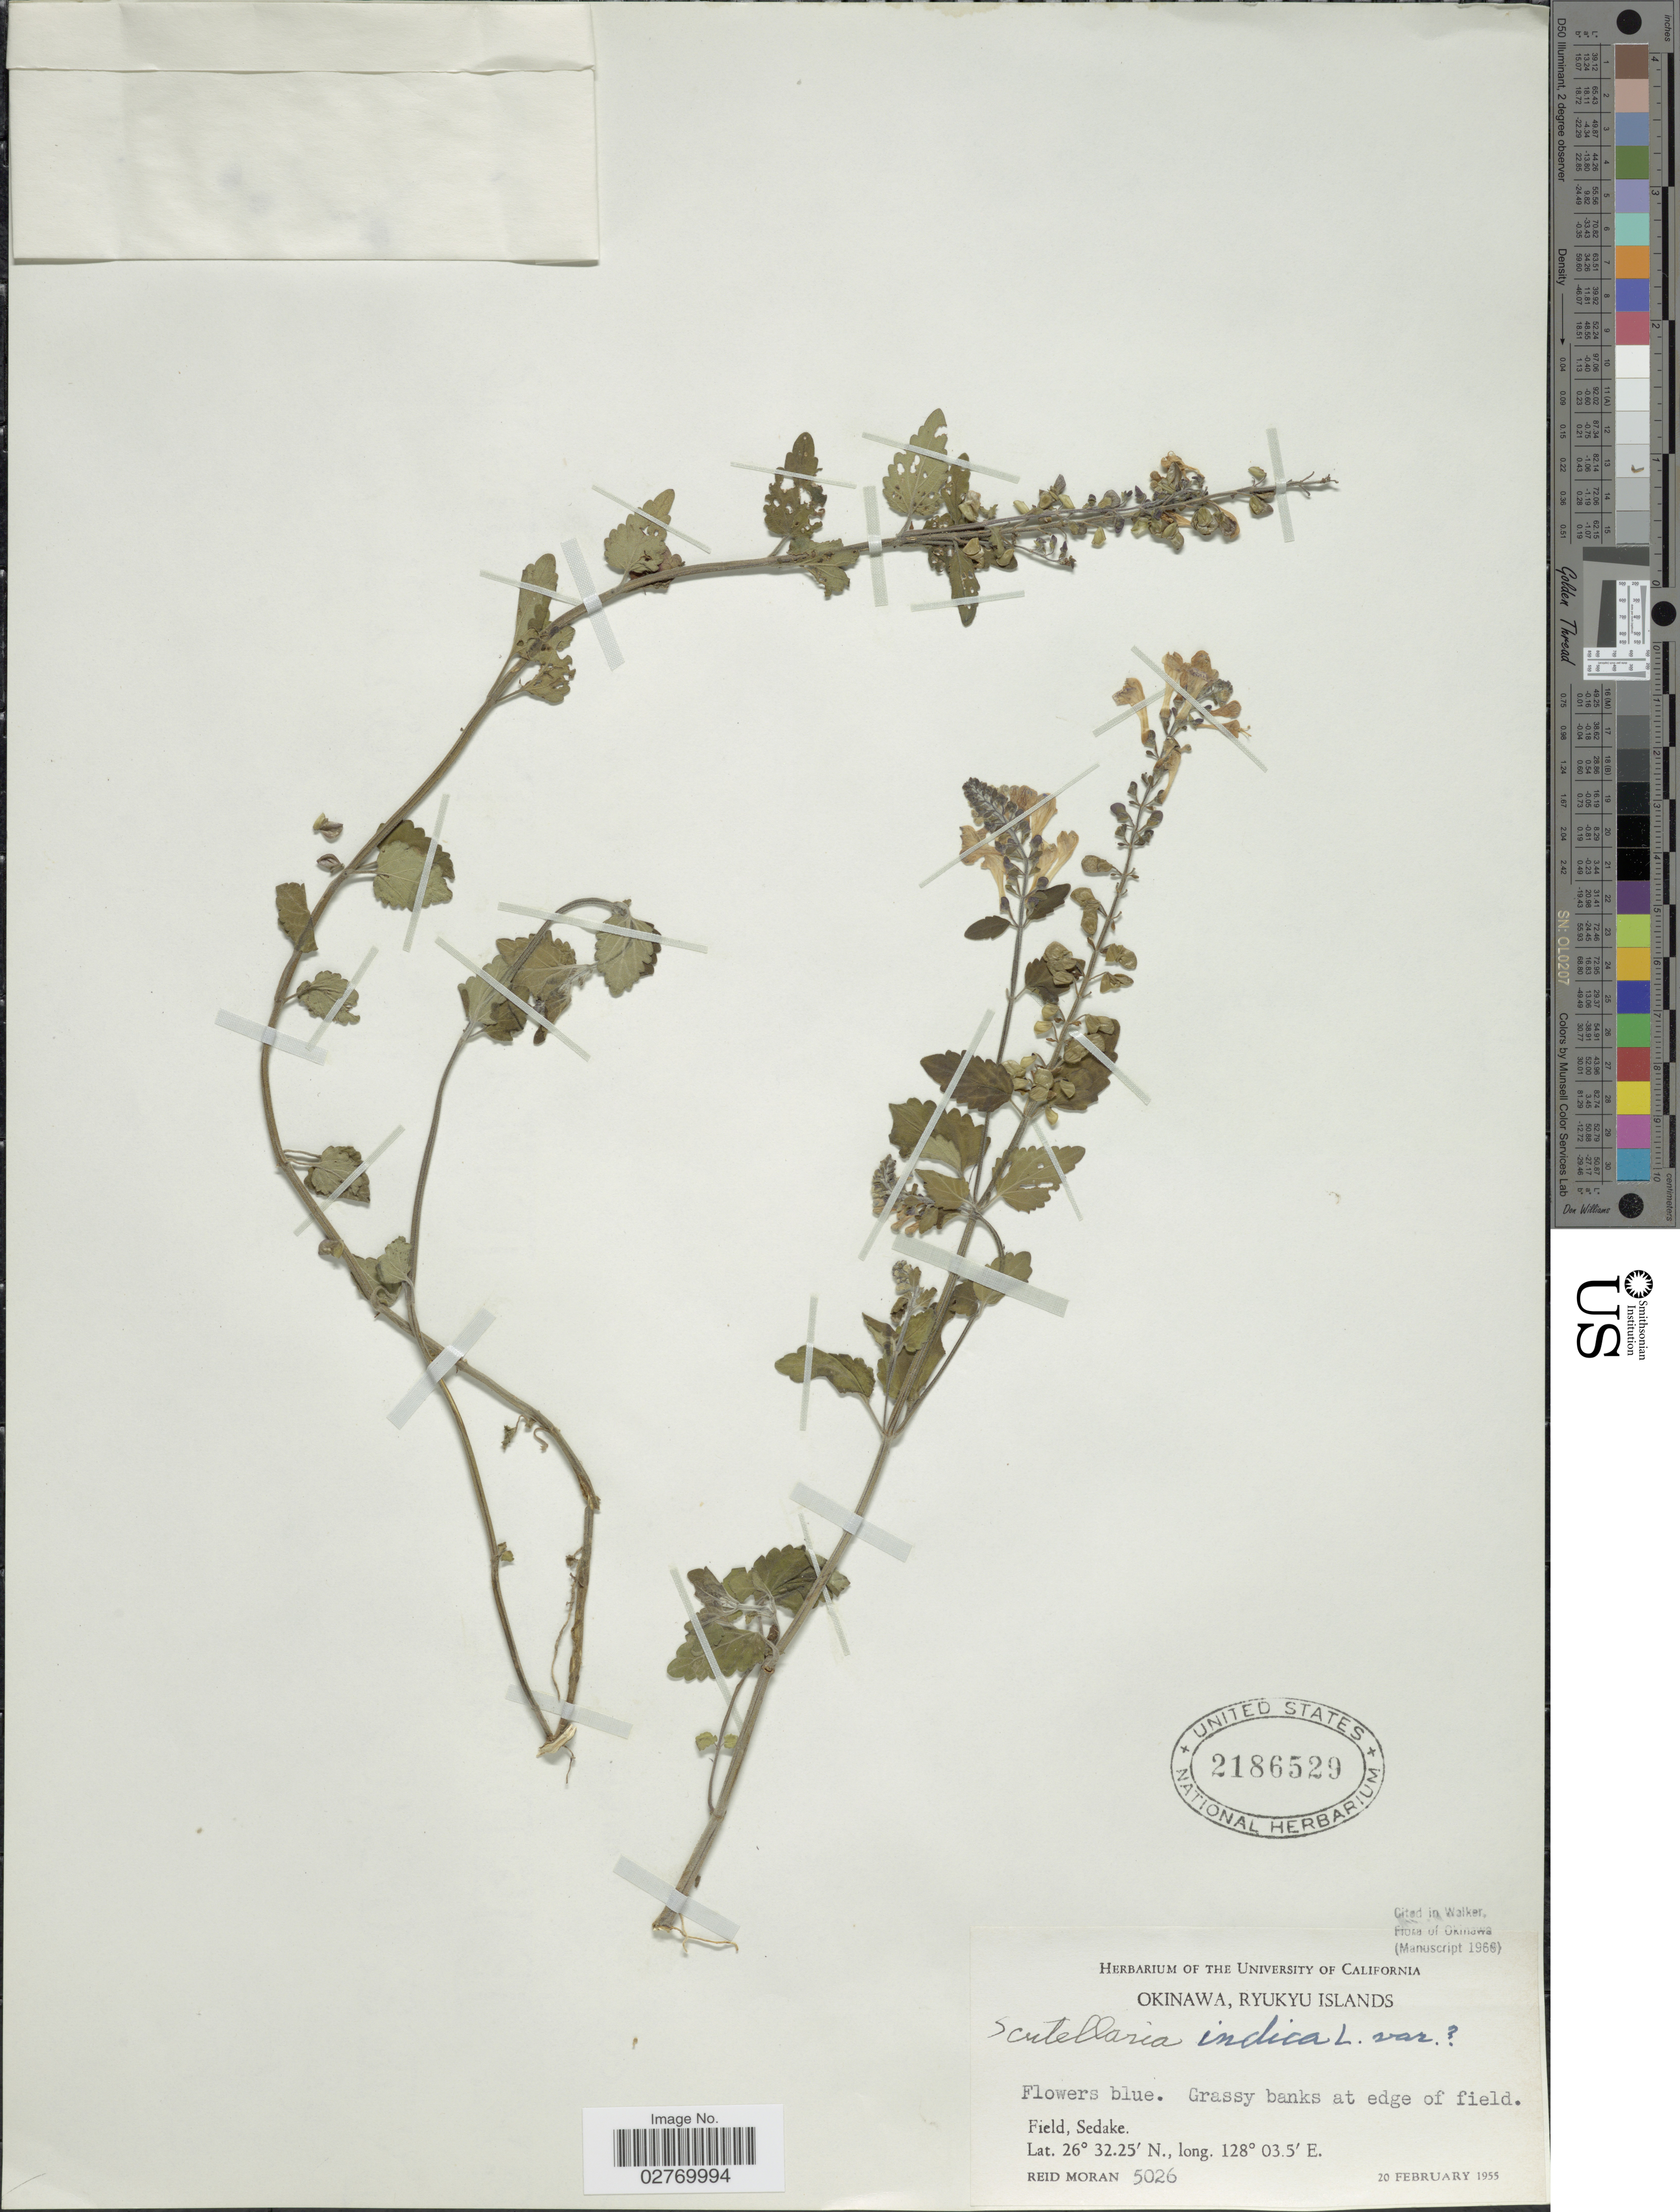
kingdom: Plantae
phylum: Tracheophyta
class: Magnoliopsida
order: Lamiales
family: Lamiaceae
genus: Scutellaria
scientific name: Scutellaria indica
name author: L.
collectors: R. V. Moran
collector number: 5026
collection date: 1955-02-20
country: Japan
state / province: Okinawa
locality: Ryukyu Islands. Field, Sedake.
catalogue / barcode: US 2186529